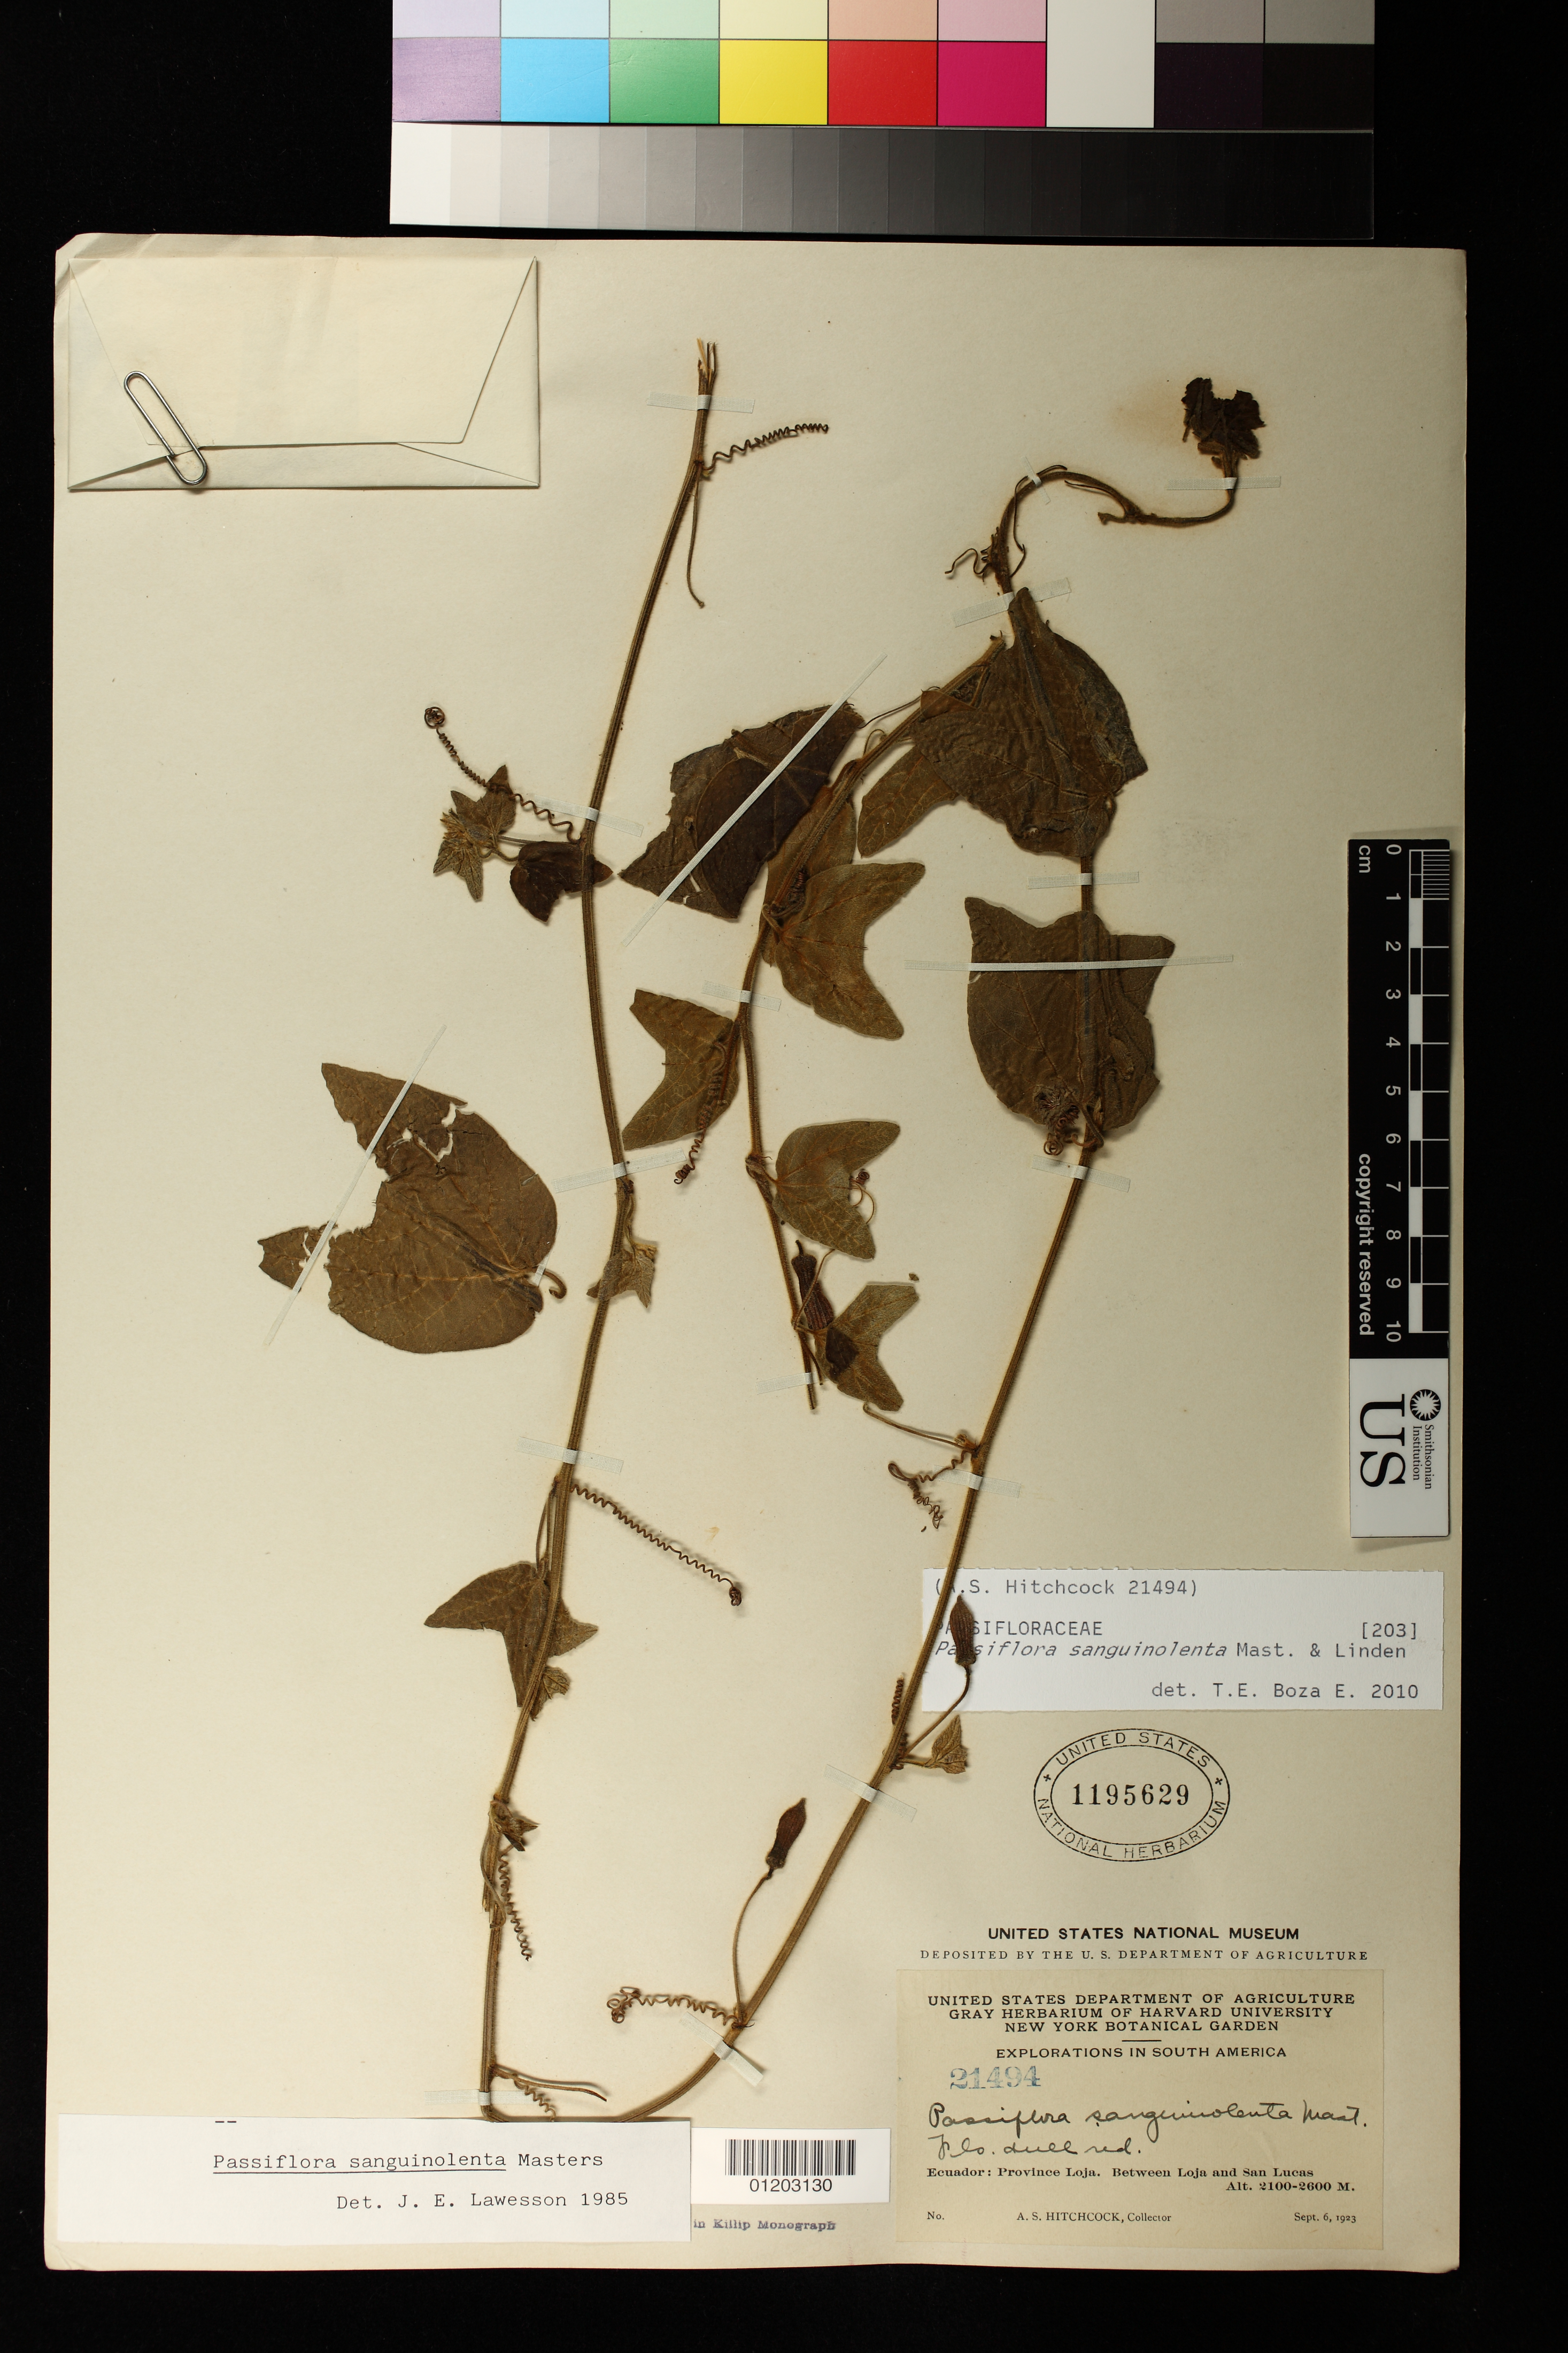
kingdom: Plantae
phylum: Tracheophyta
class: Magnoliopsida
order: Malpighiales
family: Passifloraceae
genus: Passiflora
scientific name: Passiflora sanguinolenta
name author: Mast. & Linden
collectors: A. S. Hitchcock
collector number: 21494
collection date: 1923-09-06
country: Ecuador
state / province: Loja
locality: Between Loja and San Lucas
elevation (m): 2100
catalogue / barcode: US 1195629